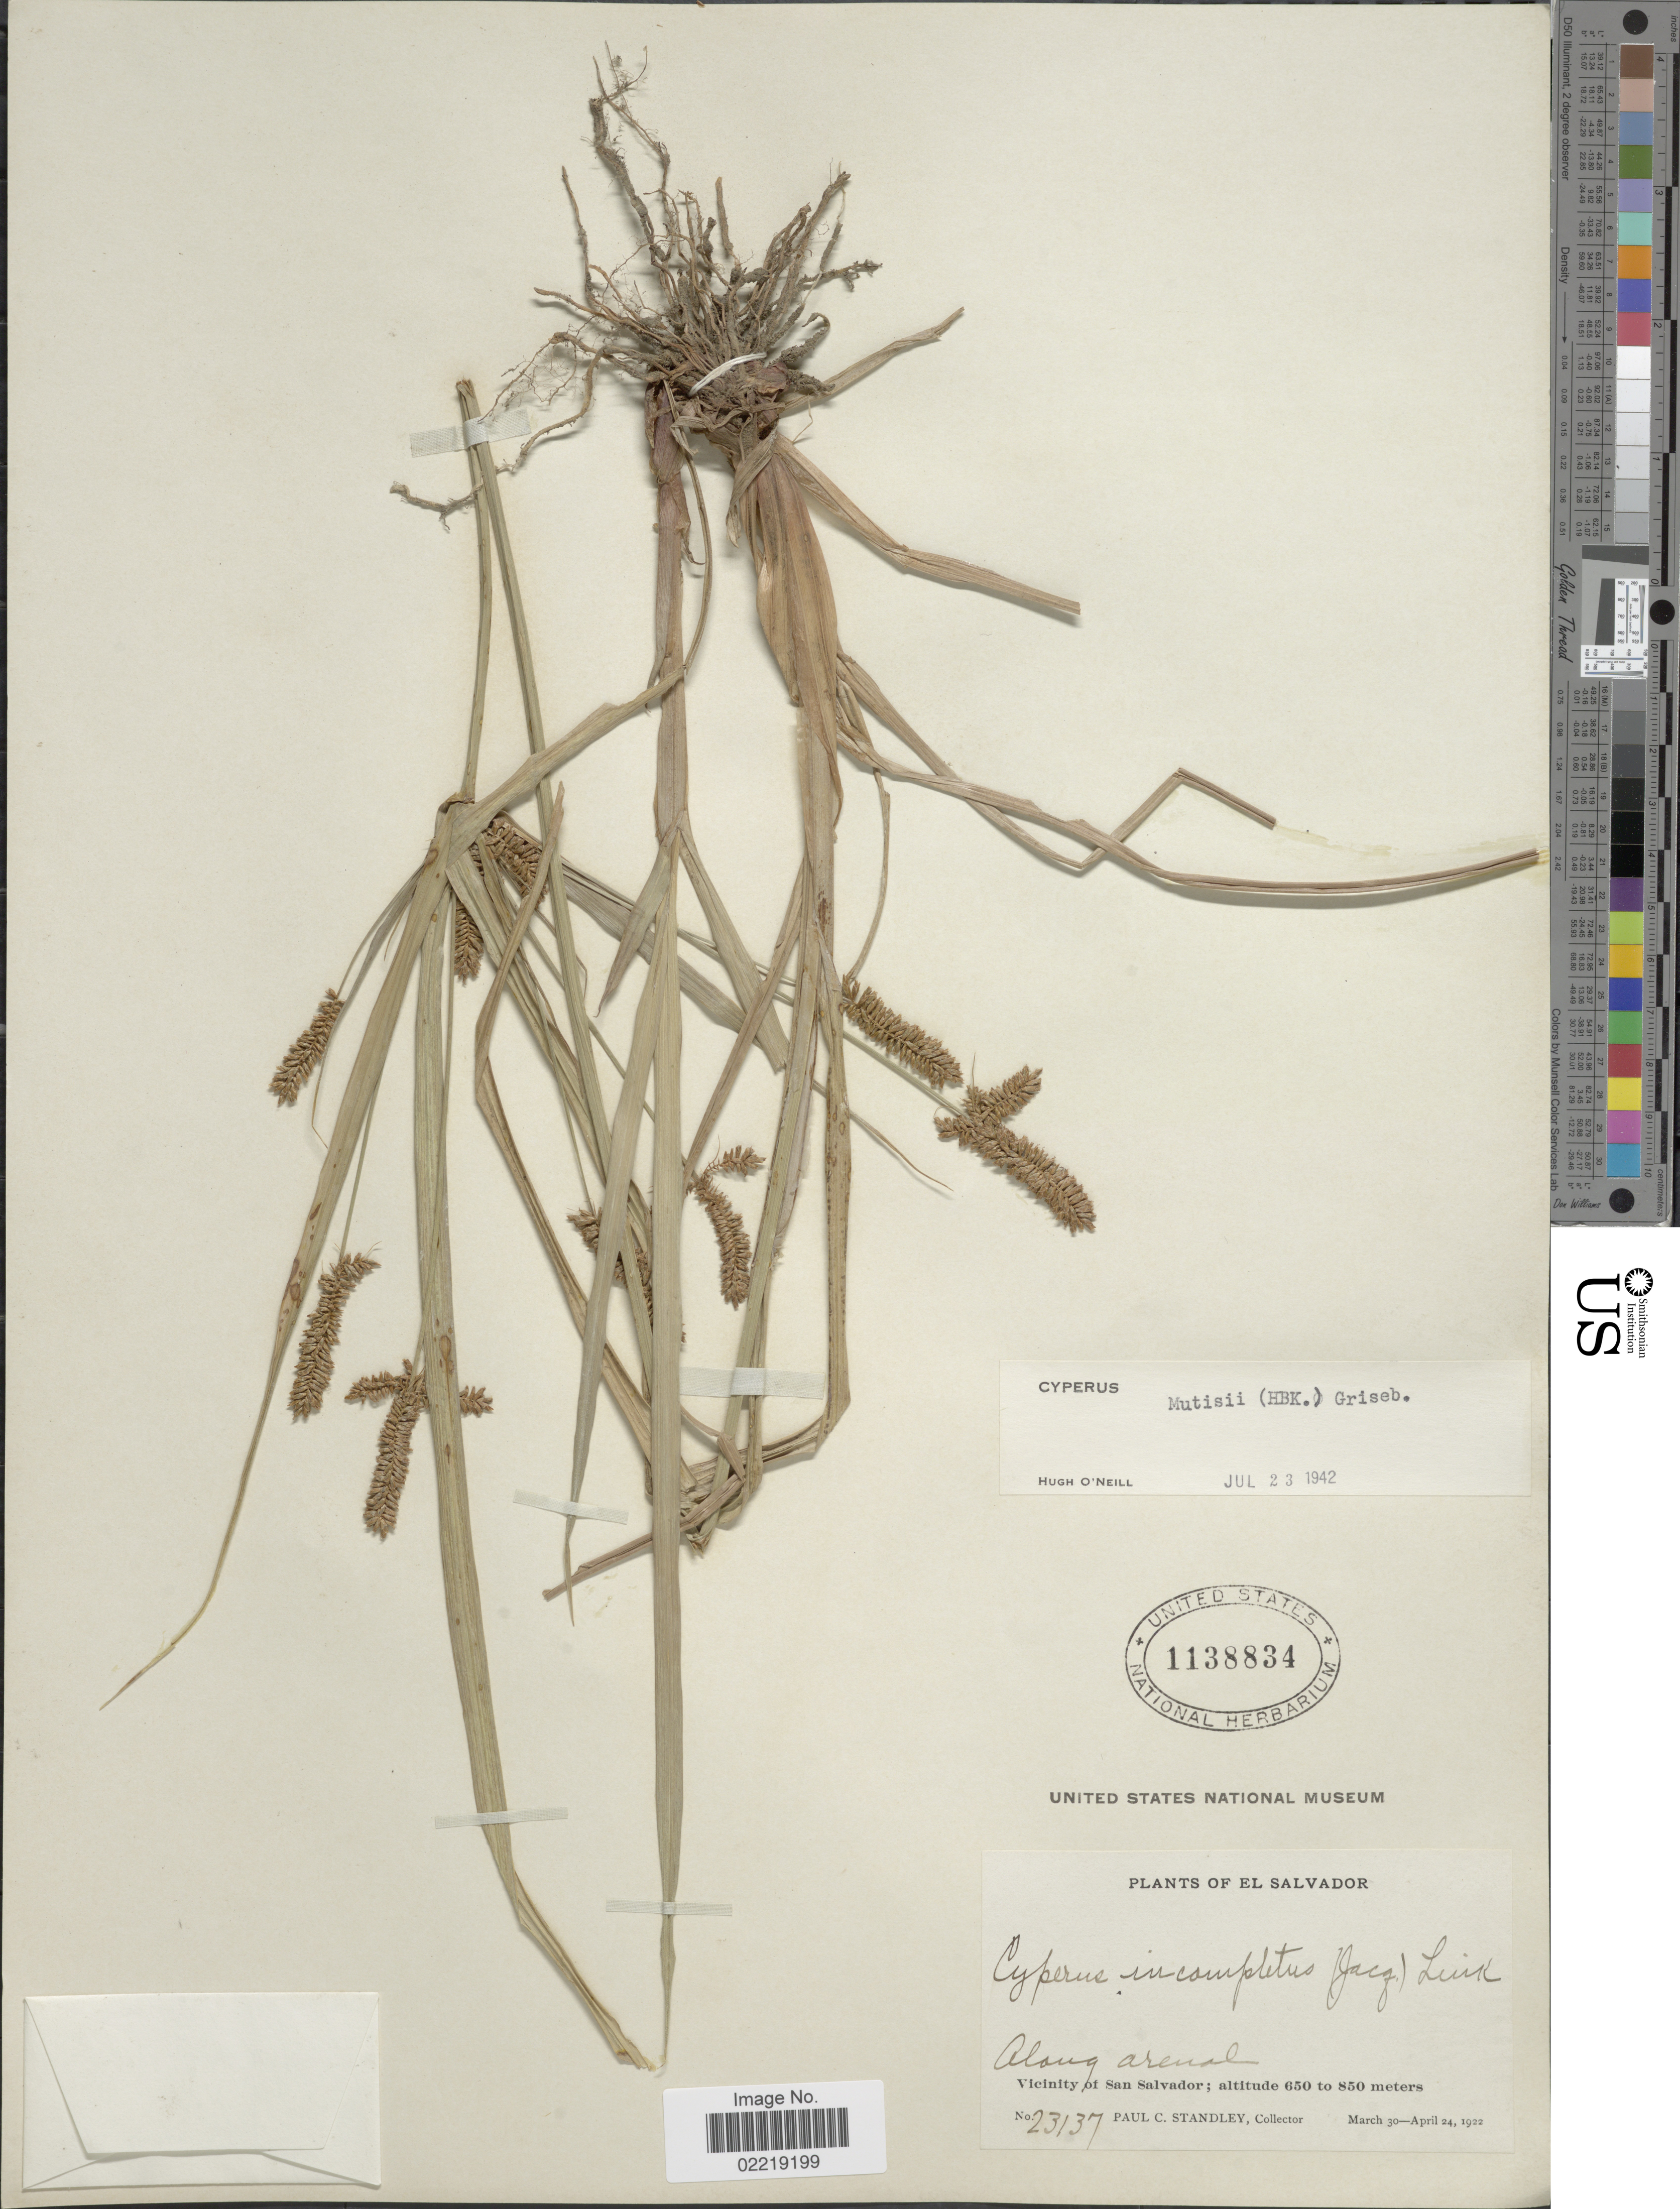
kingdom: Plantae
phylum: Tracheophyta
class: Liliopsida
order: Poales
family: Cyperaceae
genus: Cyperus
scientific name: Cyperus mutisii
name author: (Kunth) Andersson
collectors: P. C. Standley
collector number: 23137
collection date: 1922-03-30/1922-04-24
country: El Salvador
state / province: San Salvador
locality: Vicinity of San Salvador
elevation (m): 650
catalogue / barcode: US 1138834